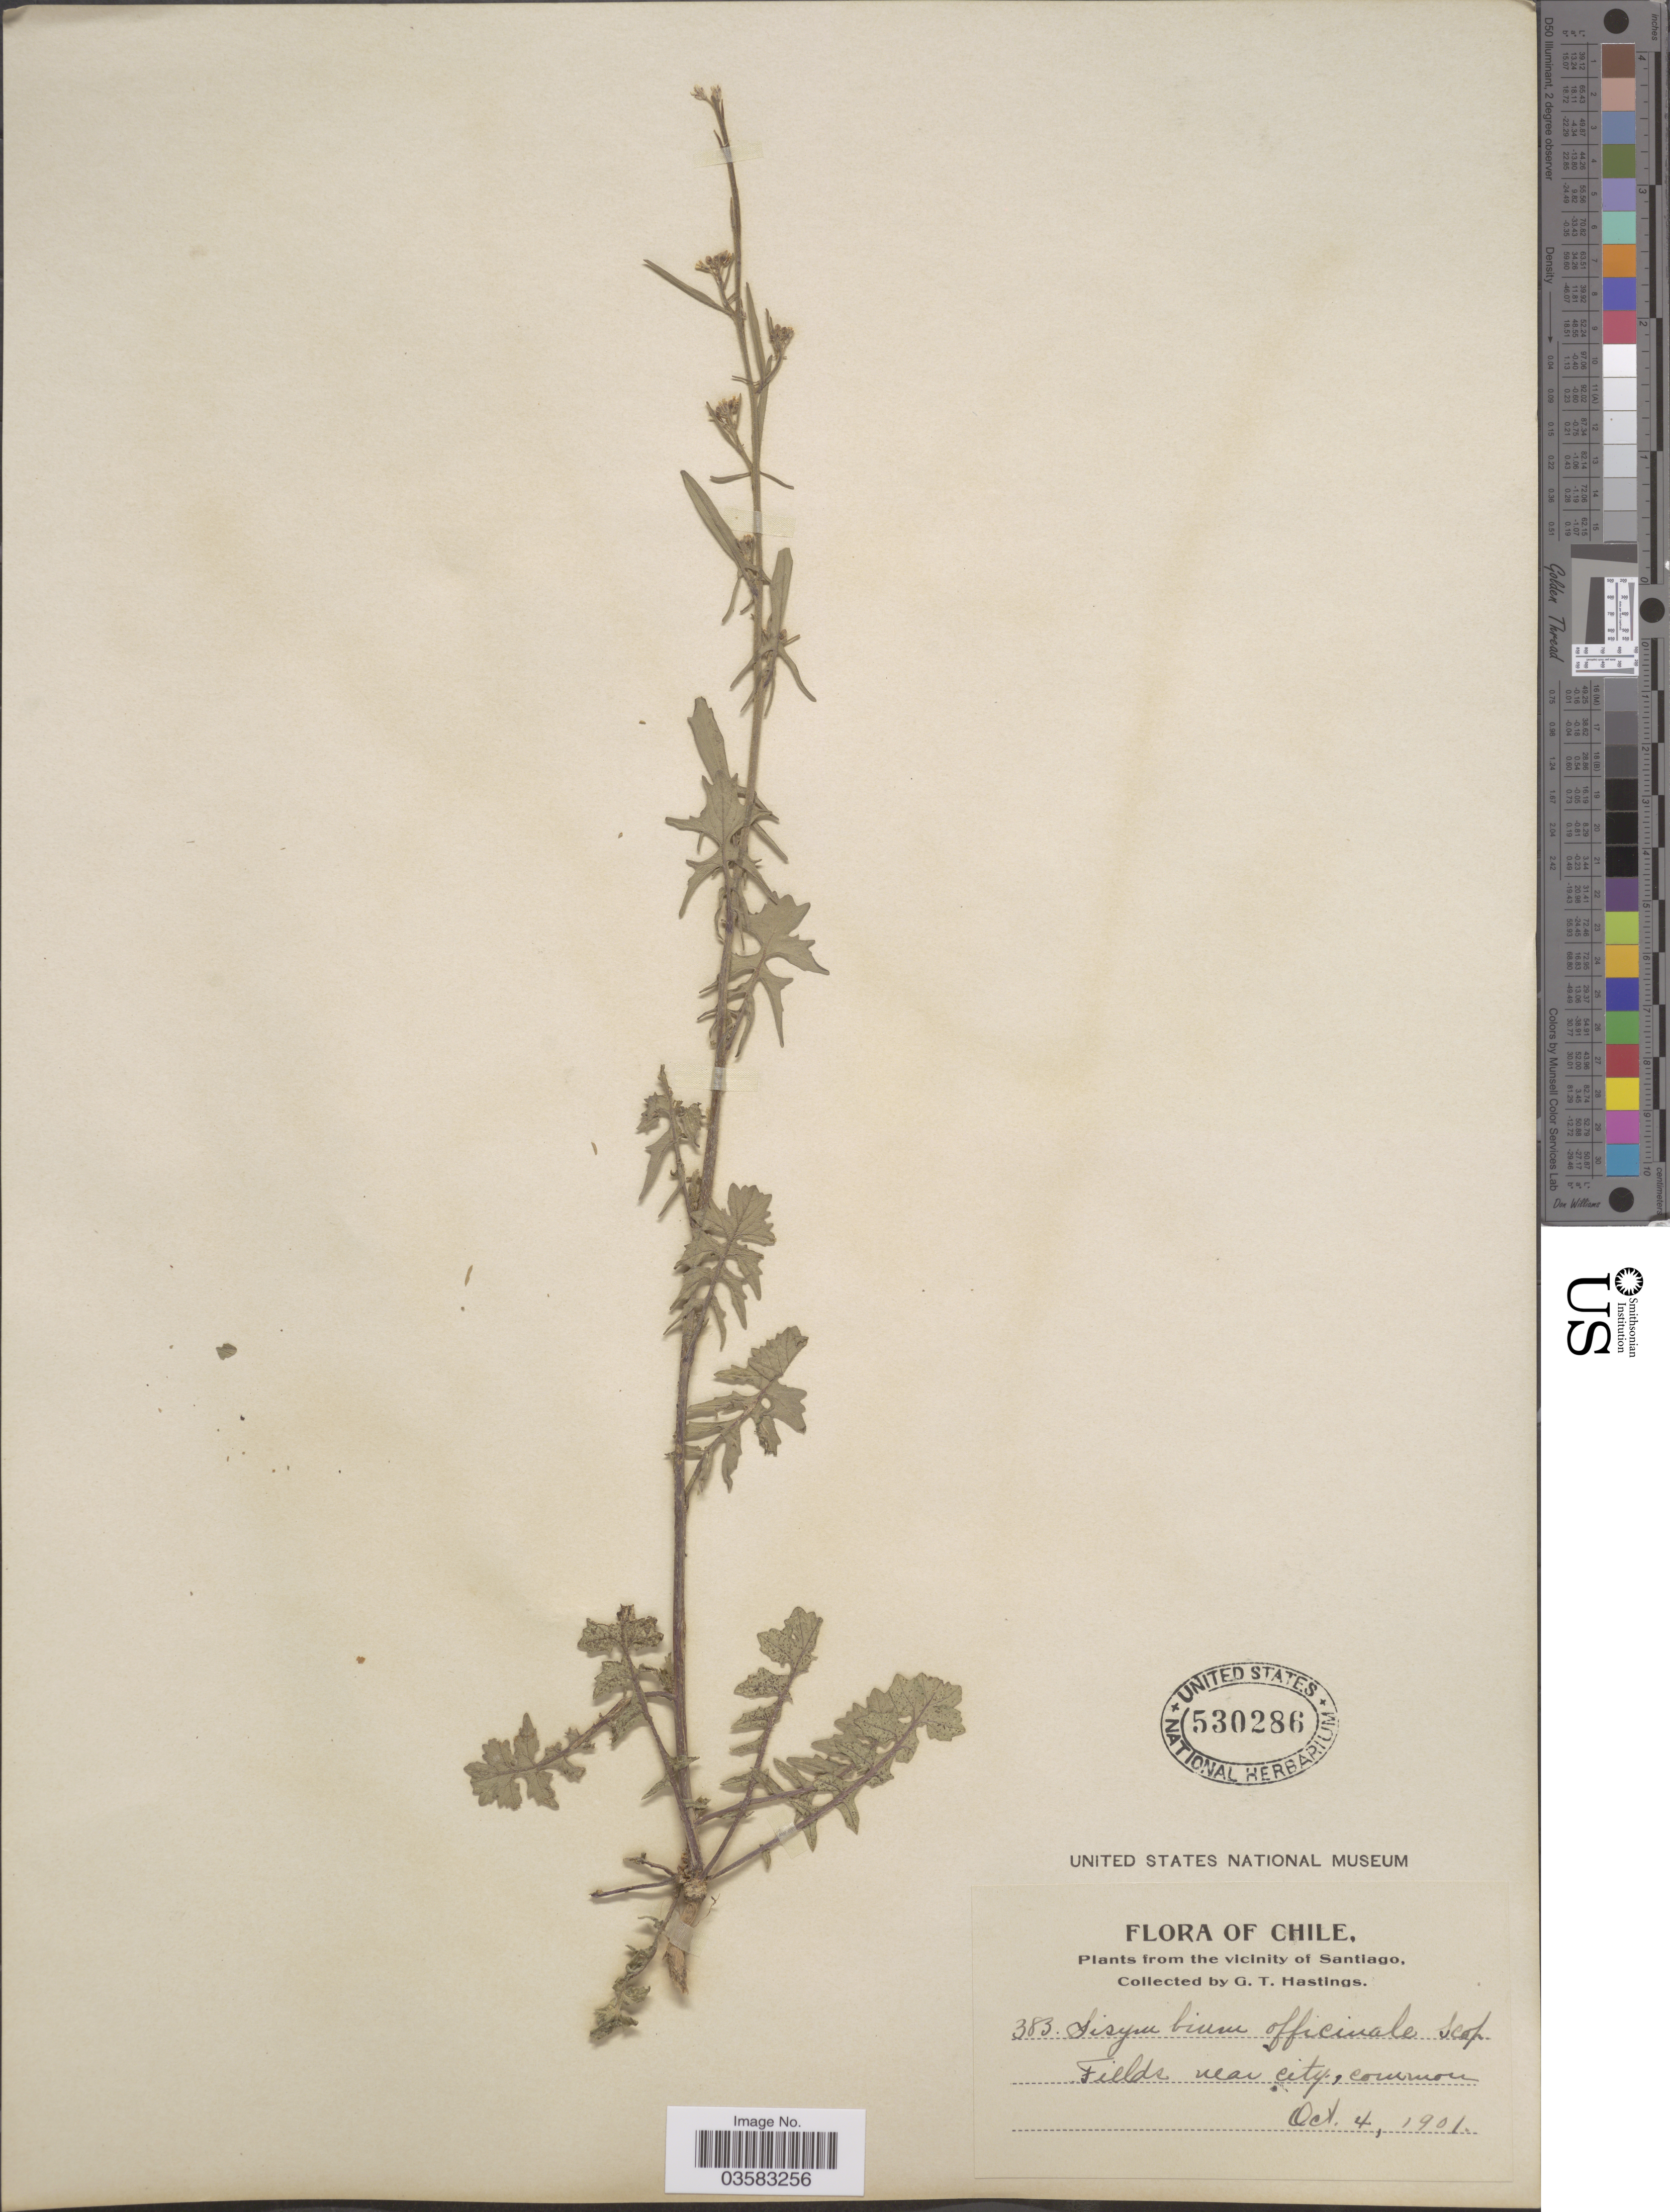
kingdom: Plantae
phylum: Tracheophyta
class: Magnoliopsida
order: Brassicales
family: Brassicaceae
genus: Sisymbrium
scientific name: Sisymbrium officinale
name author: (L.) Scop.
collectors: G. Hastings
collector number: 383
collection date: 1901-10-04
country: Chile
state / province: Región Metropolitana (RM)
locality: The vicinity of Santiago. Fields near city.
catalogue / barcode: US 530286